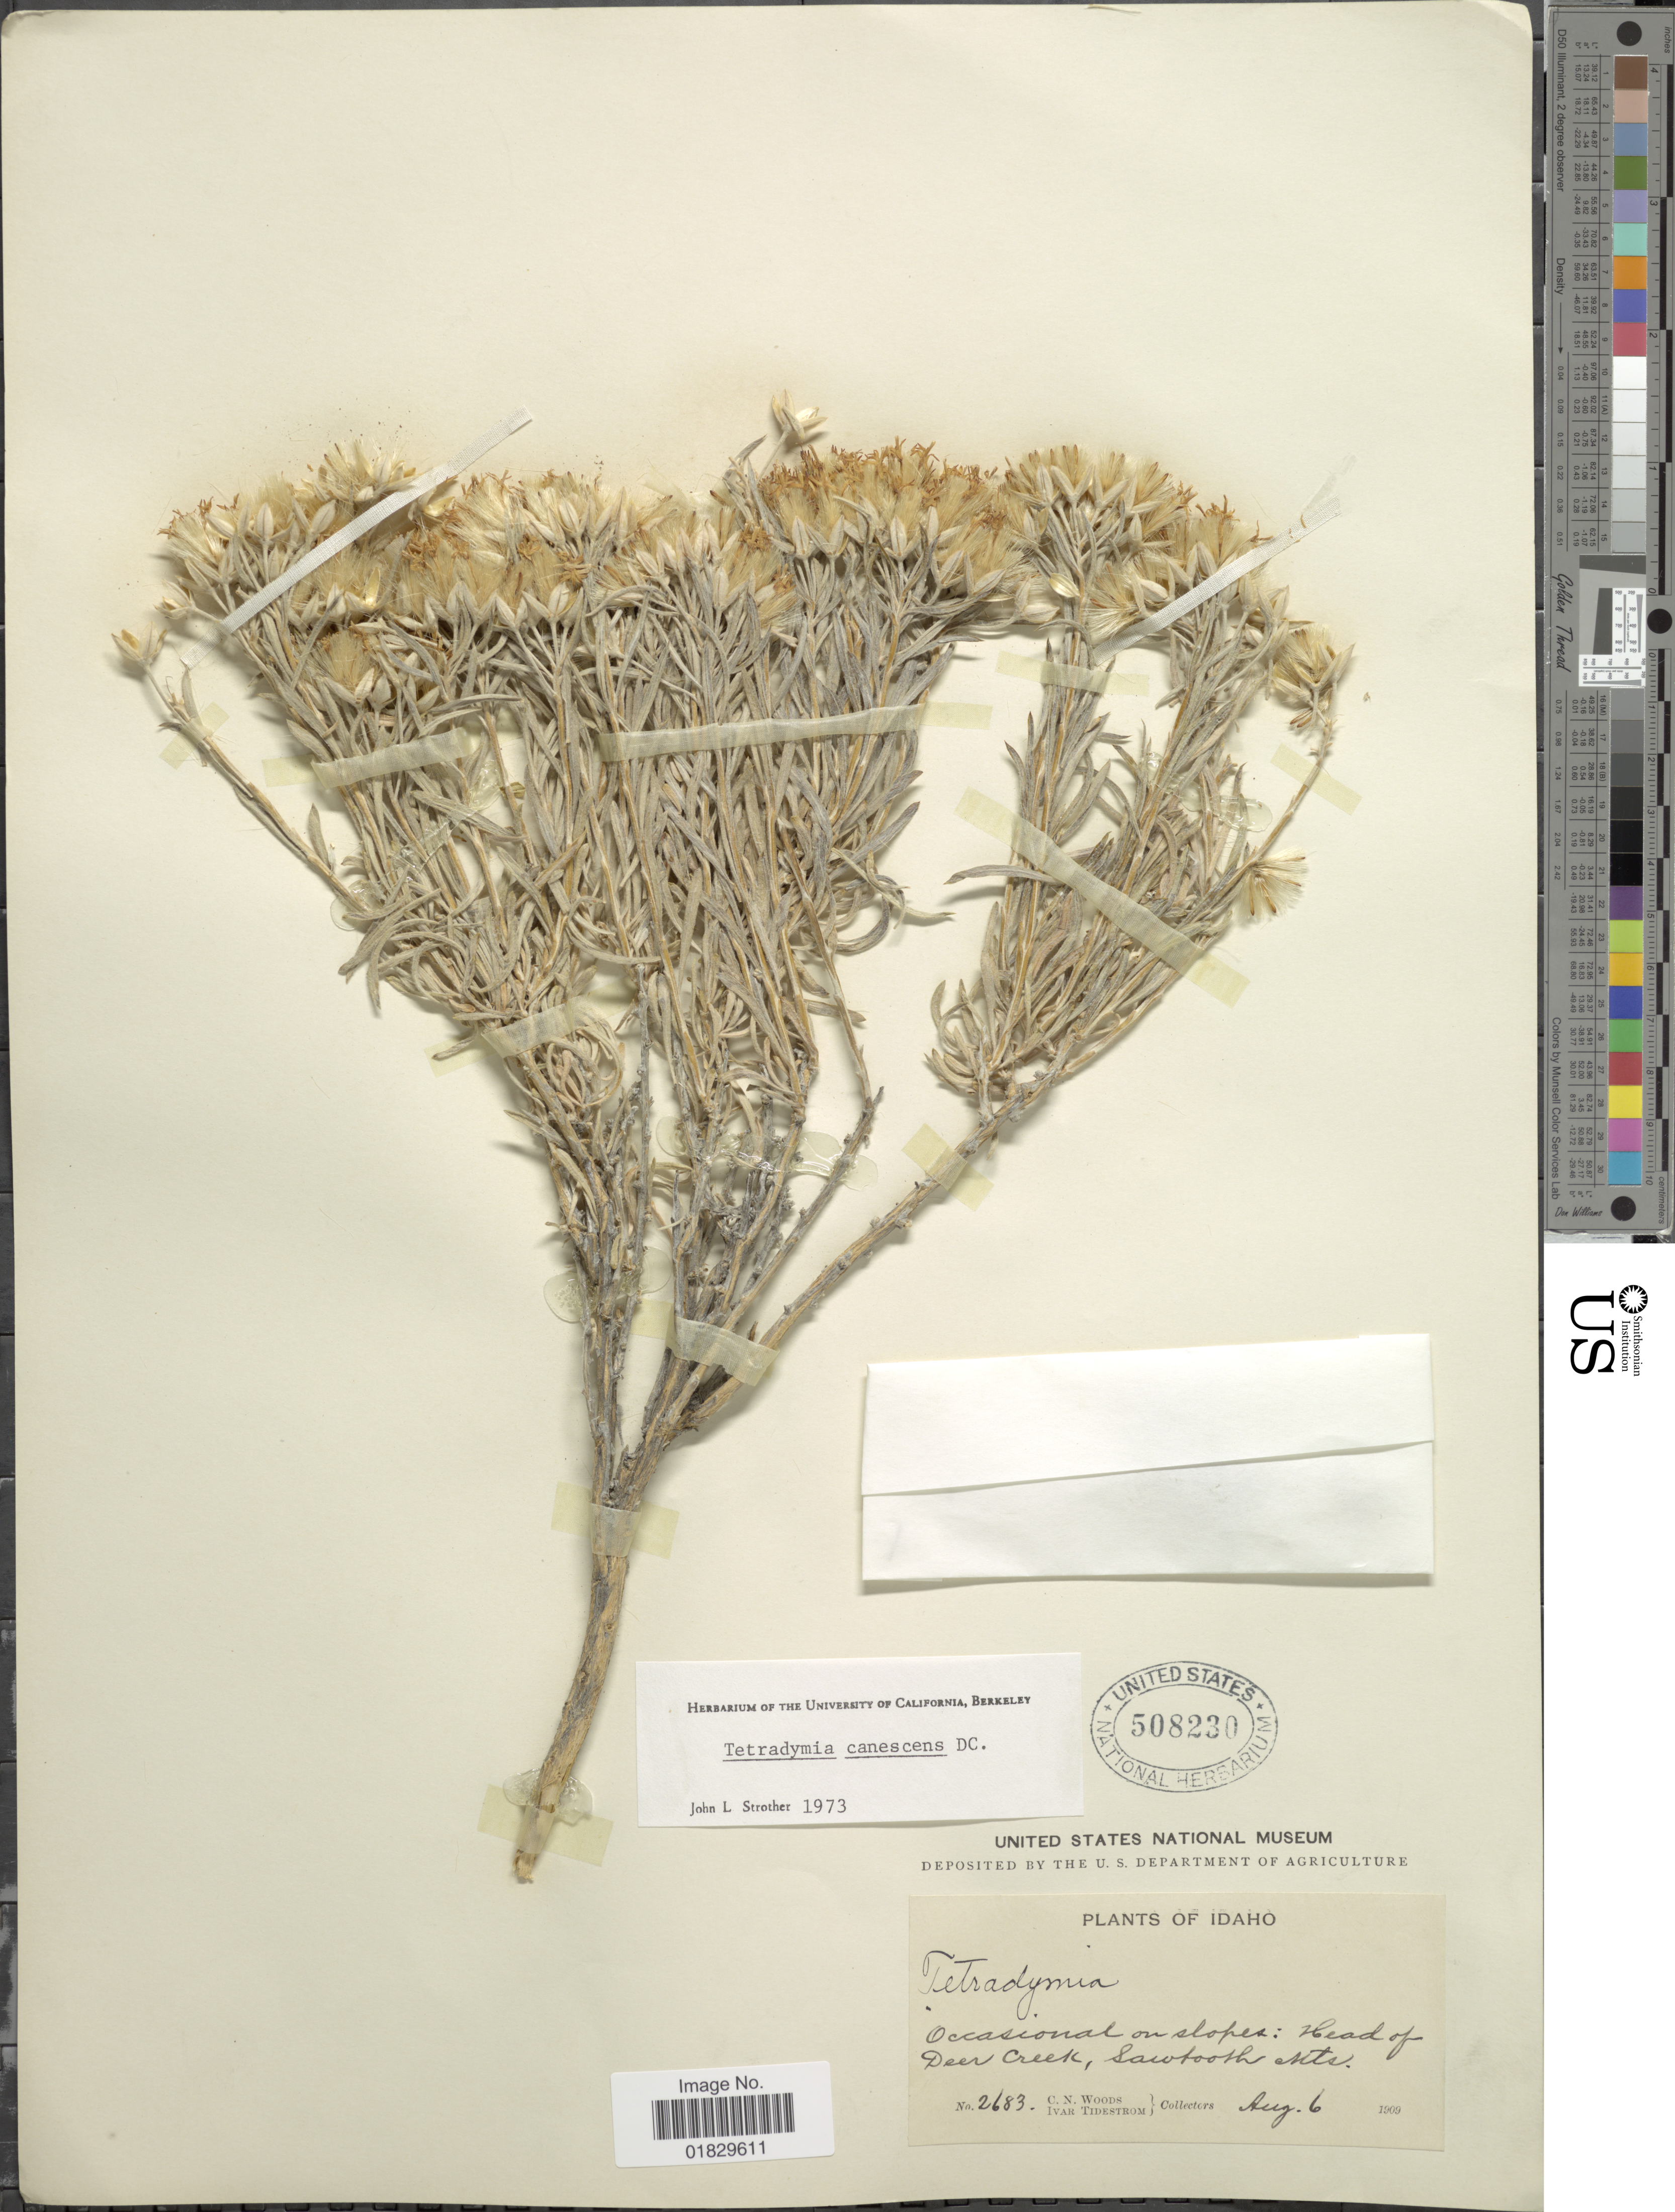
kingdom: Plantae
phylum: Tracheophyta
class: Magnoliopsida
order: Asterales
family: Asteraceae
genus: Tetradymia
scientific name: Tetradymia canescens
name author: DC.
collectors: C. Woods & I. F. Tidestrom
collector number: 2683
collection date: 1909-08-06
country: United States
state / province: Idaho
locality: Occasional on slopes: Head of Deer Creek, Sawtooth Mts.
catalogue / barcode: US 508230